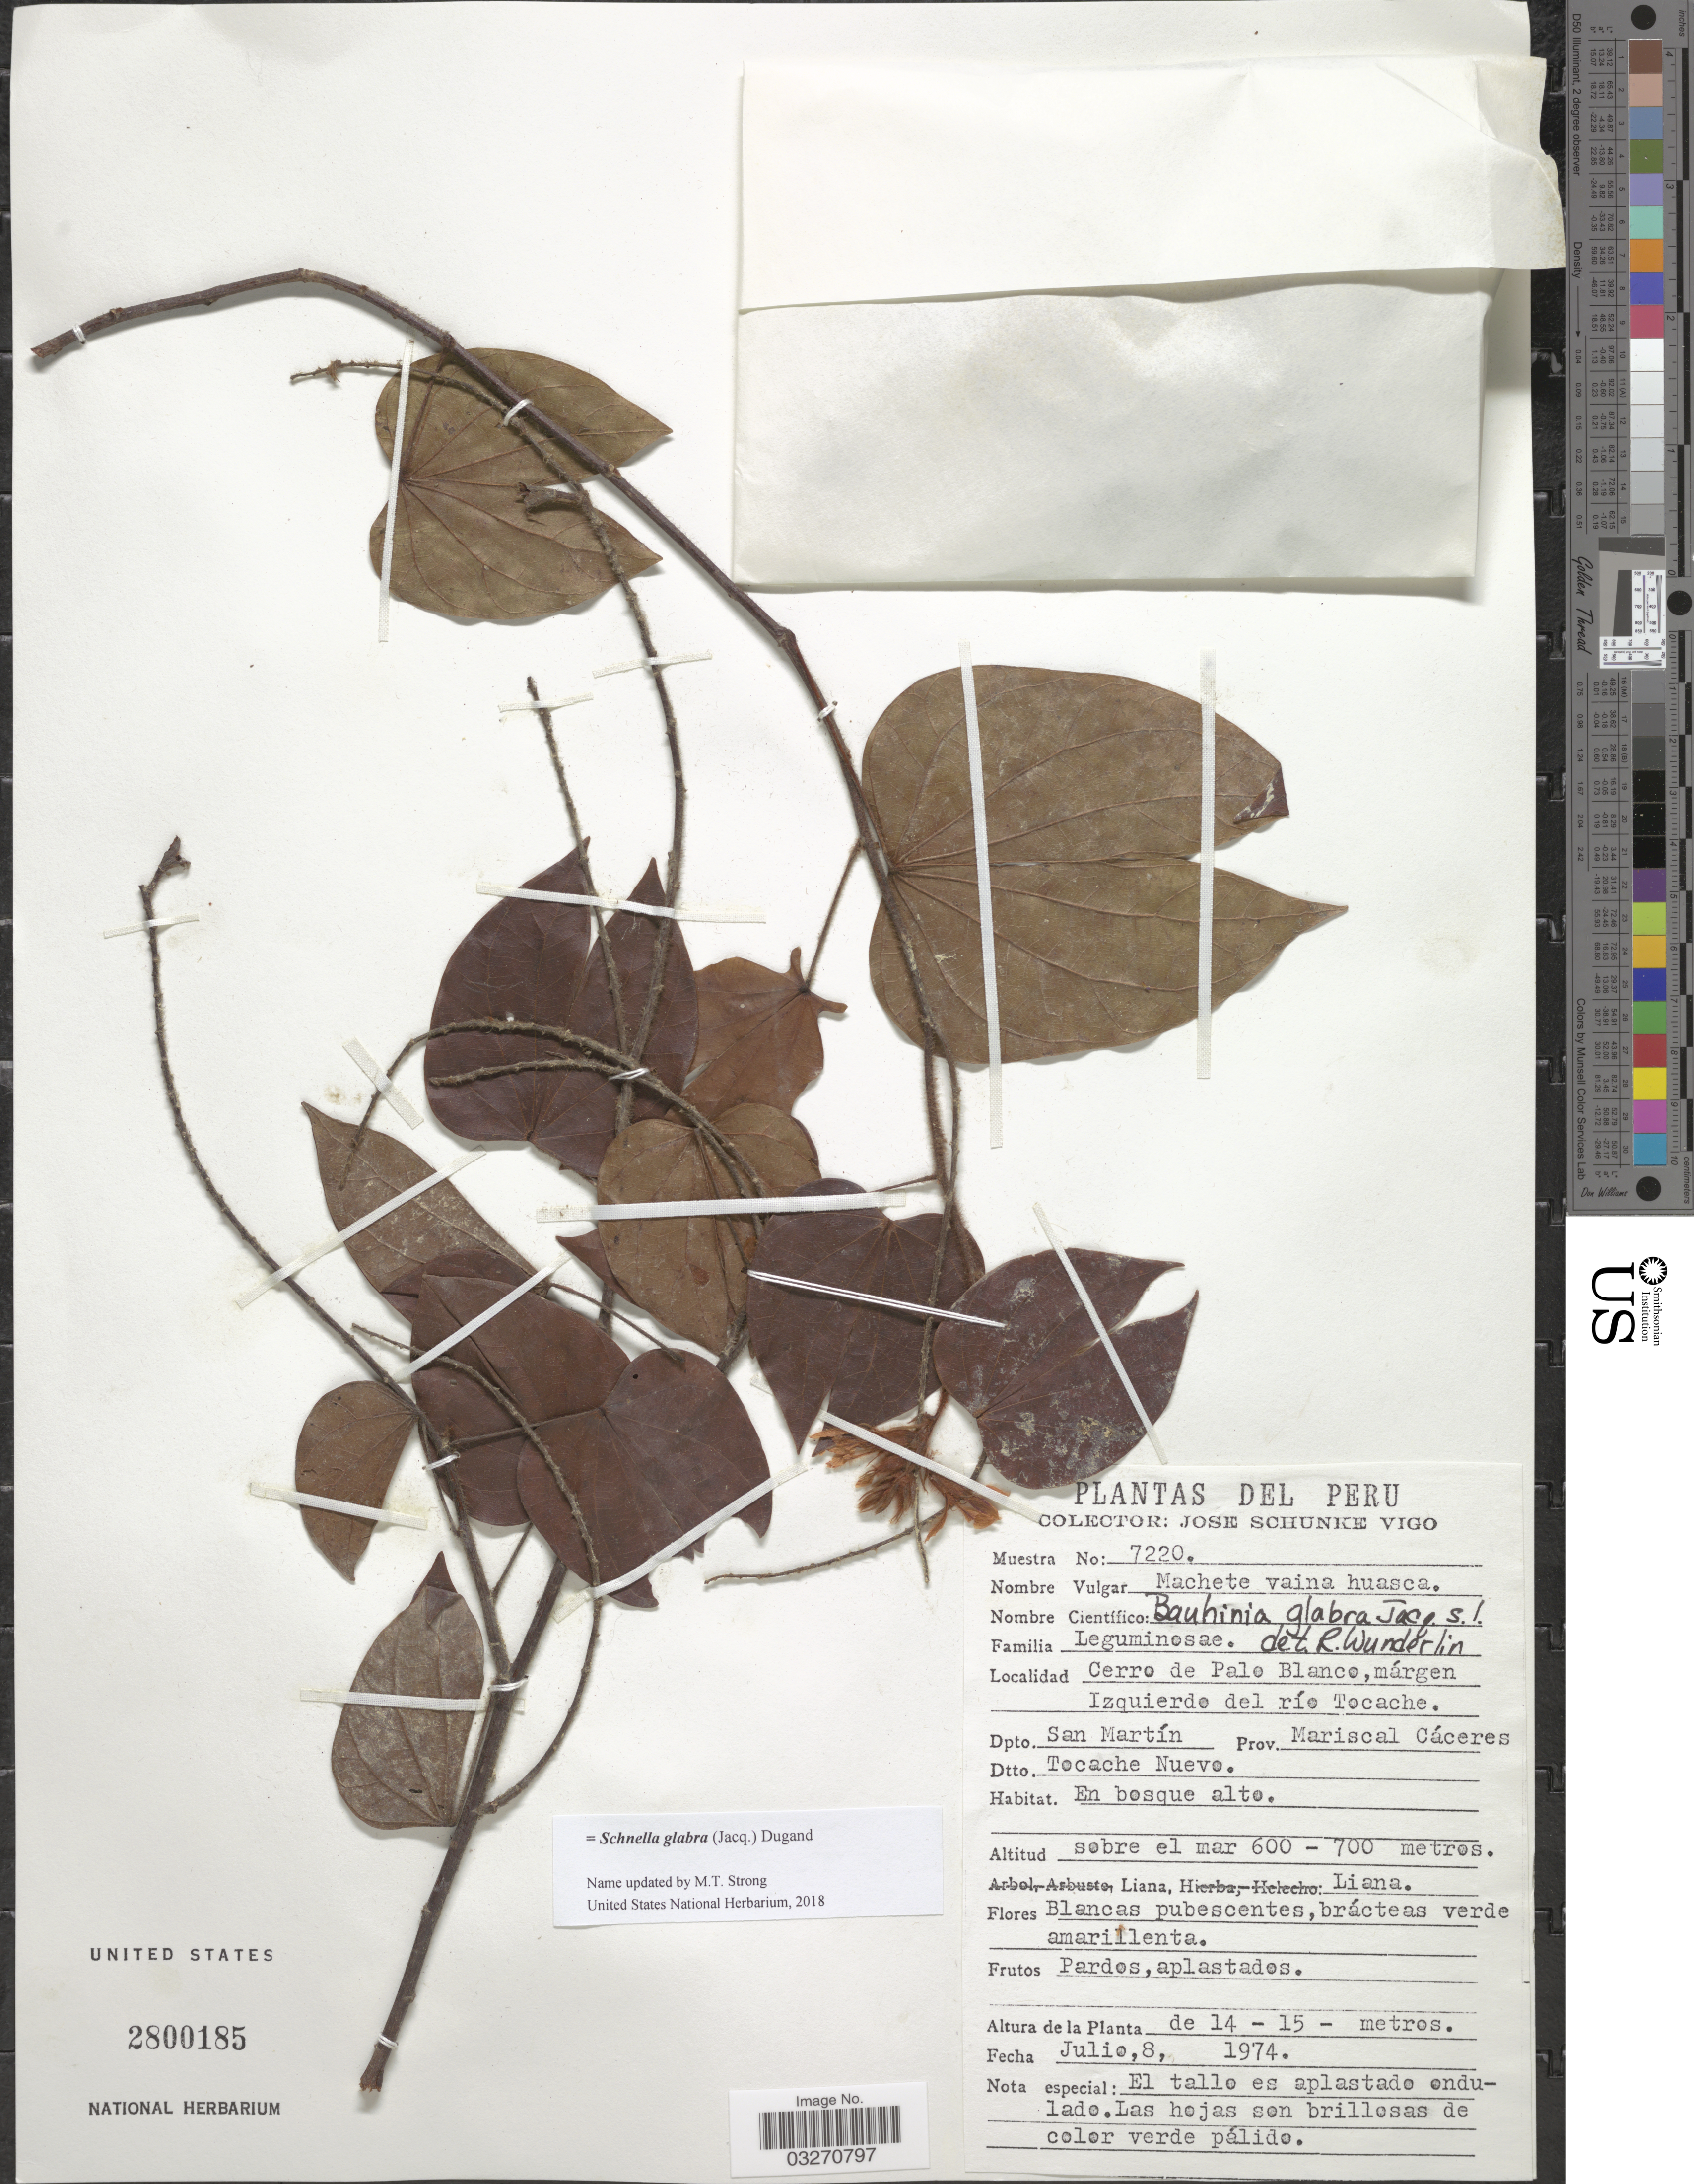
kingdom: Plantae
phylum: Tracheophyta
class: Magnoliopsida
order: Fabales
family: Fabaceae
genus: Schnella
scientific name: Schnella glabra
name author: (Jacq.) Dugand G.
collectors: J. Schunke Vigo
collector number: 7220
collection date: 1974-07-08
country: Peru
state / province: San Martín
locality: Cerro de Palo Blanco, márgen Izquierdo del río Tocache. Dpto. San Martín. Prov. Mariscal Cáceres. Dtto. Tocache Nuevo.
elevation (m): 600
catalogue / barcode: US 2800185